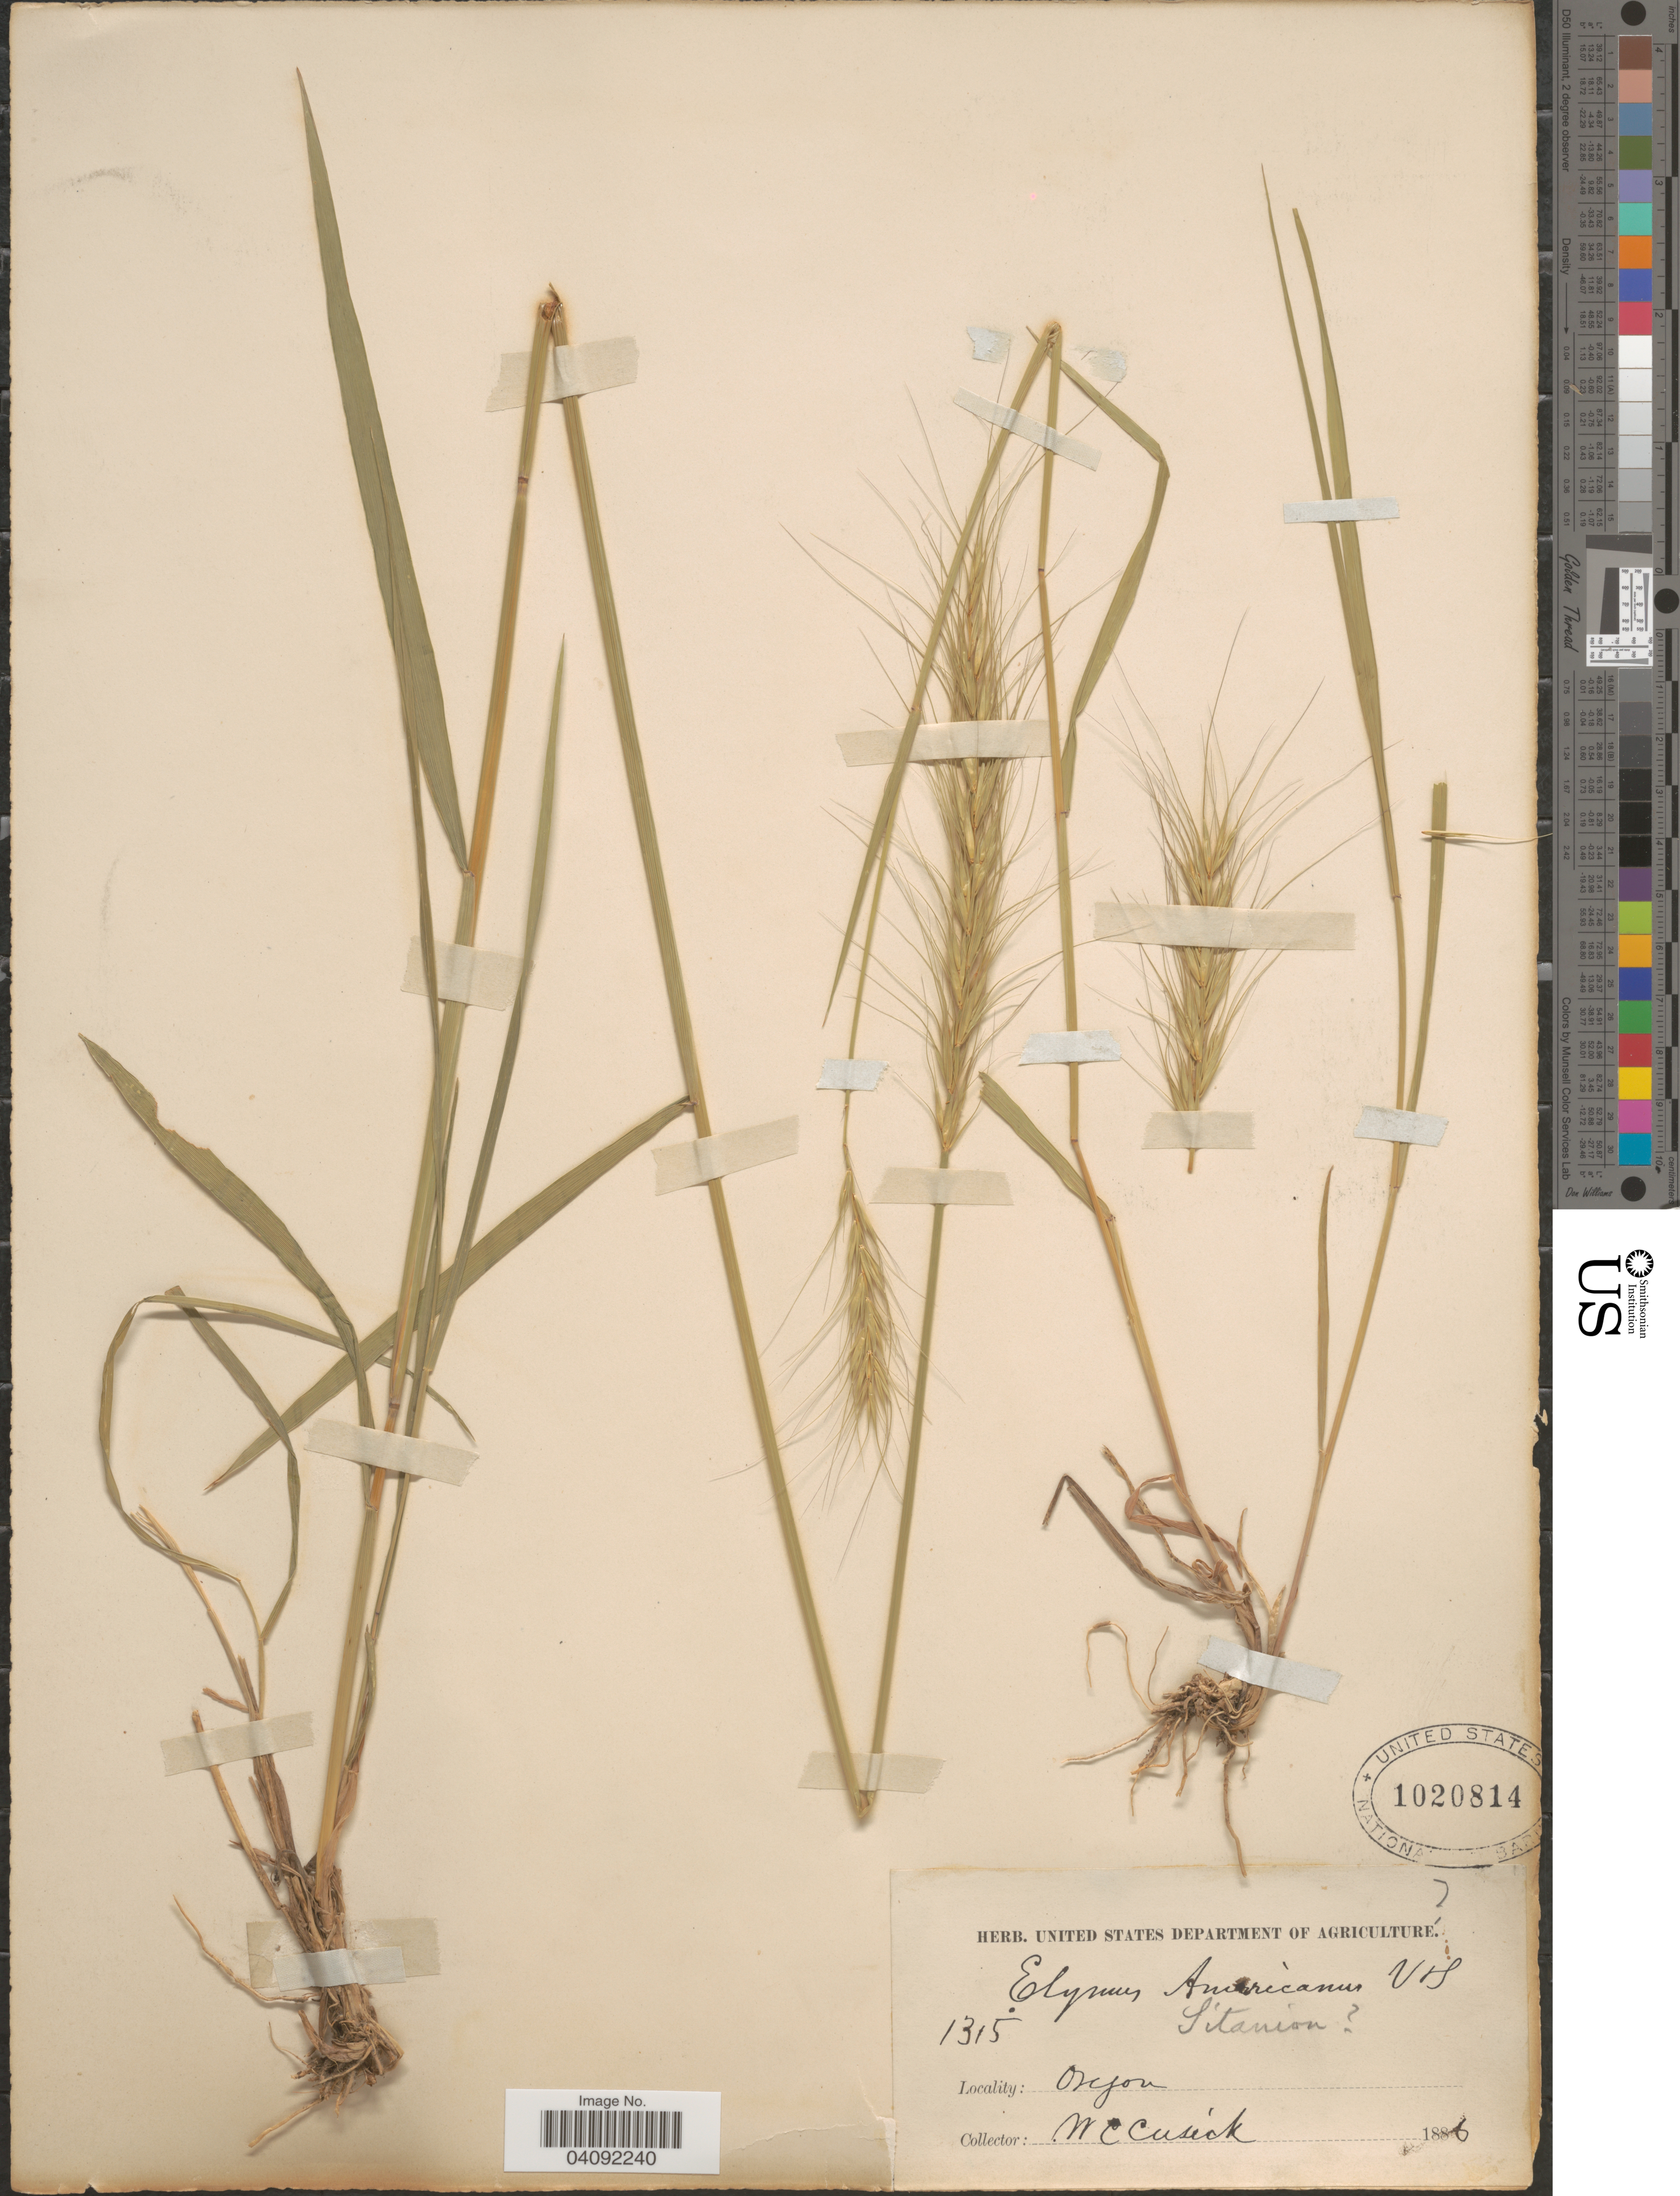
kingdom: Plantae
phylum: Tracheophyta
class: Liliopsida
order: Poales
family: Poaceae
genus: Elymus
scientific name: Elymus elymoides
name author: (Raf.) Swezey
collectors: W. C. Cusick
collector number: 1315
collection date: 1886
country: United States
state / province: Oregon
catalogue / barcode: US 1020814